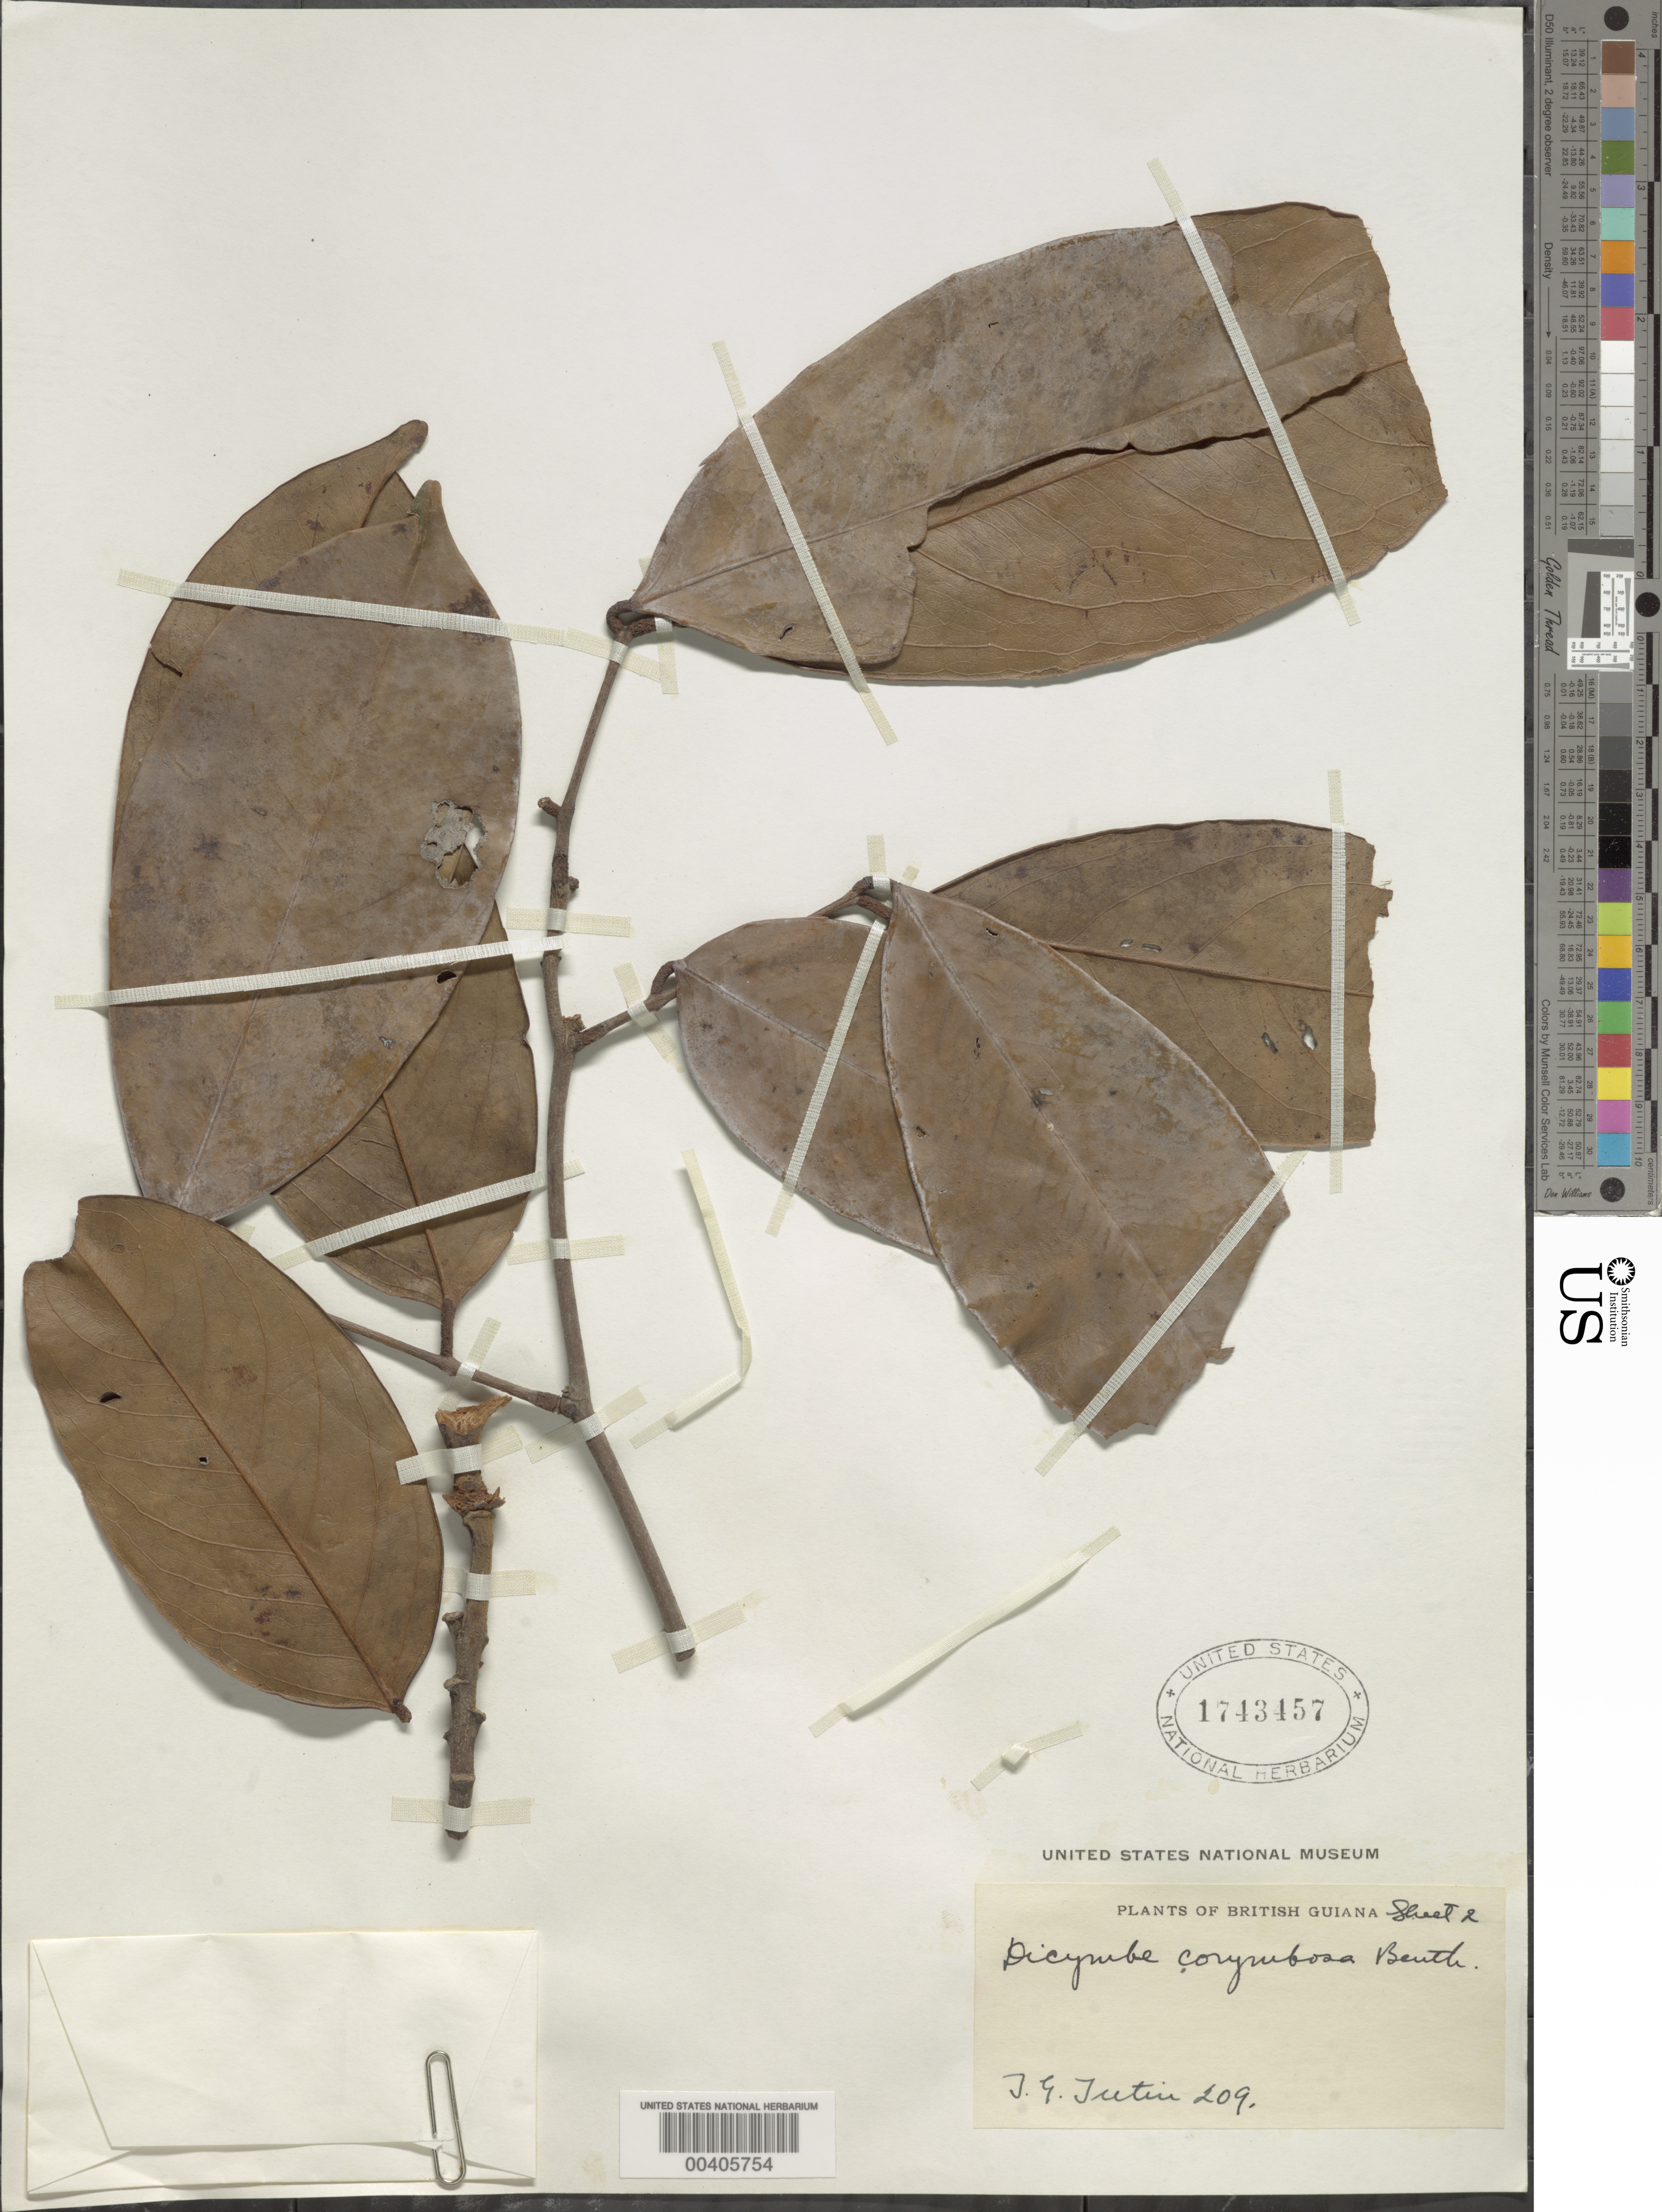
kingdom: Plantae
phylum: Tracheophyta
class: Magnoliopsida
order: Fabales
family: Fabaceae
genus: Dicymbe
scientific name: Dicymbe corymbosa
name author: Spruce ex Benth.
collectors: T. G. Tutin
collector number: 209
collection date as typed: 21 Jun 1933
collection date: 1933-06-21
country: Guyana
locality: C. 83 miles, bartica - potaro rd.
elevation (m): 122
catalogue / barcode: US 1743457